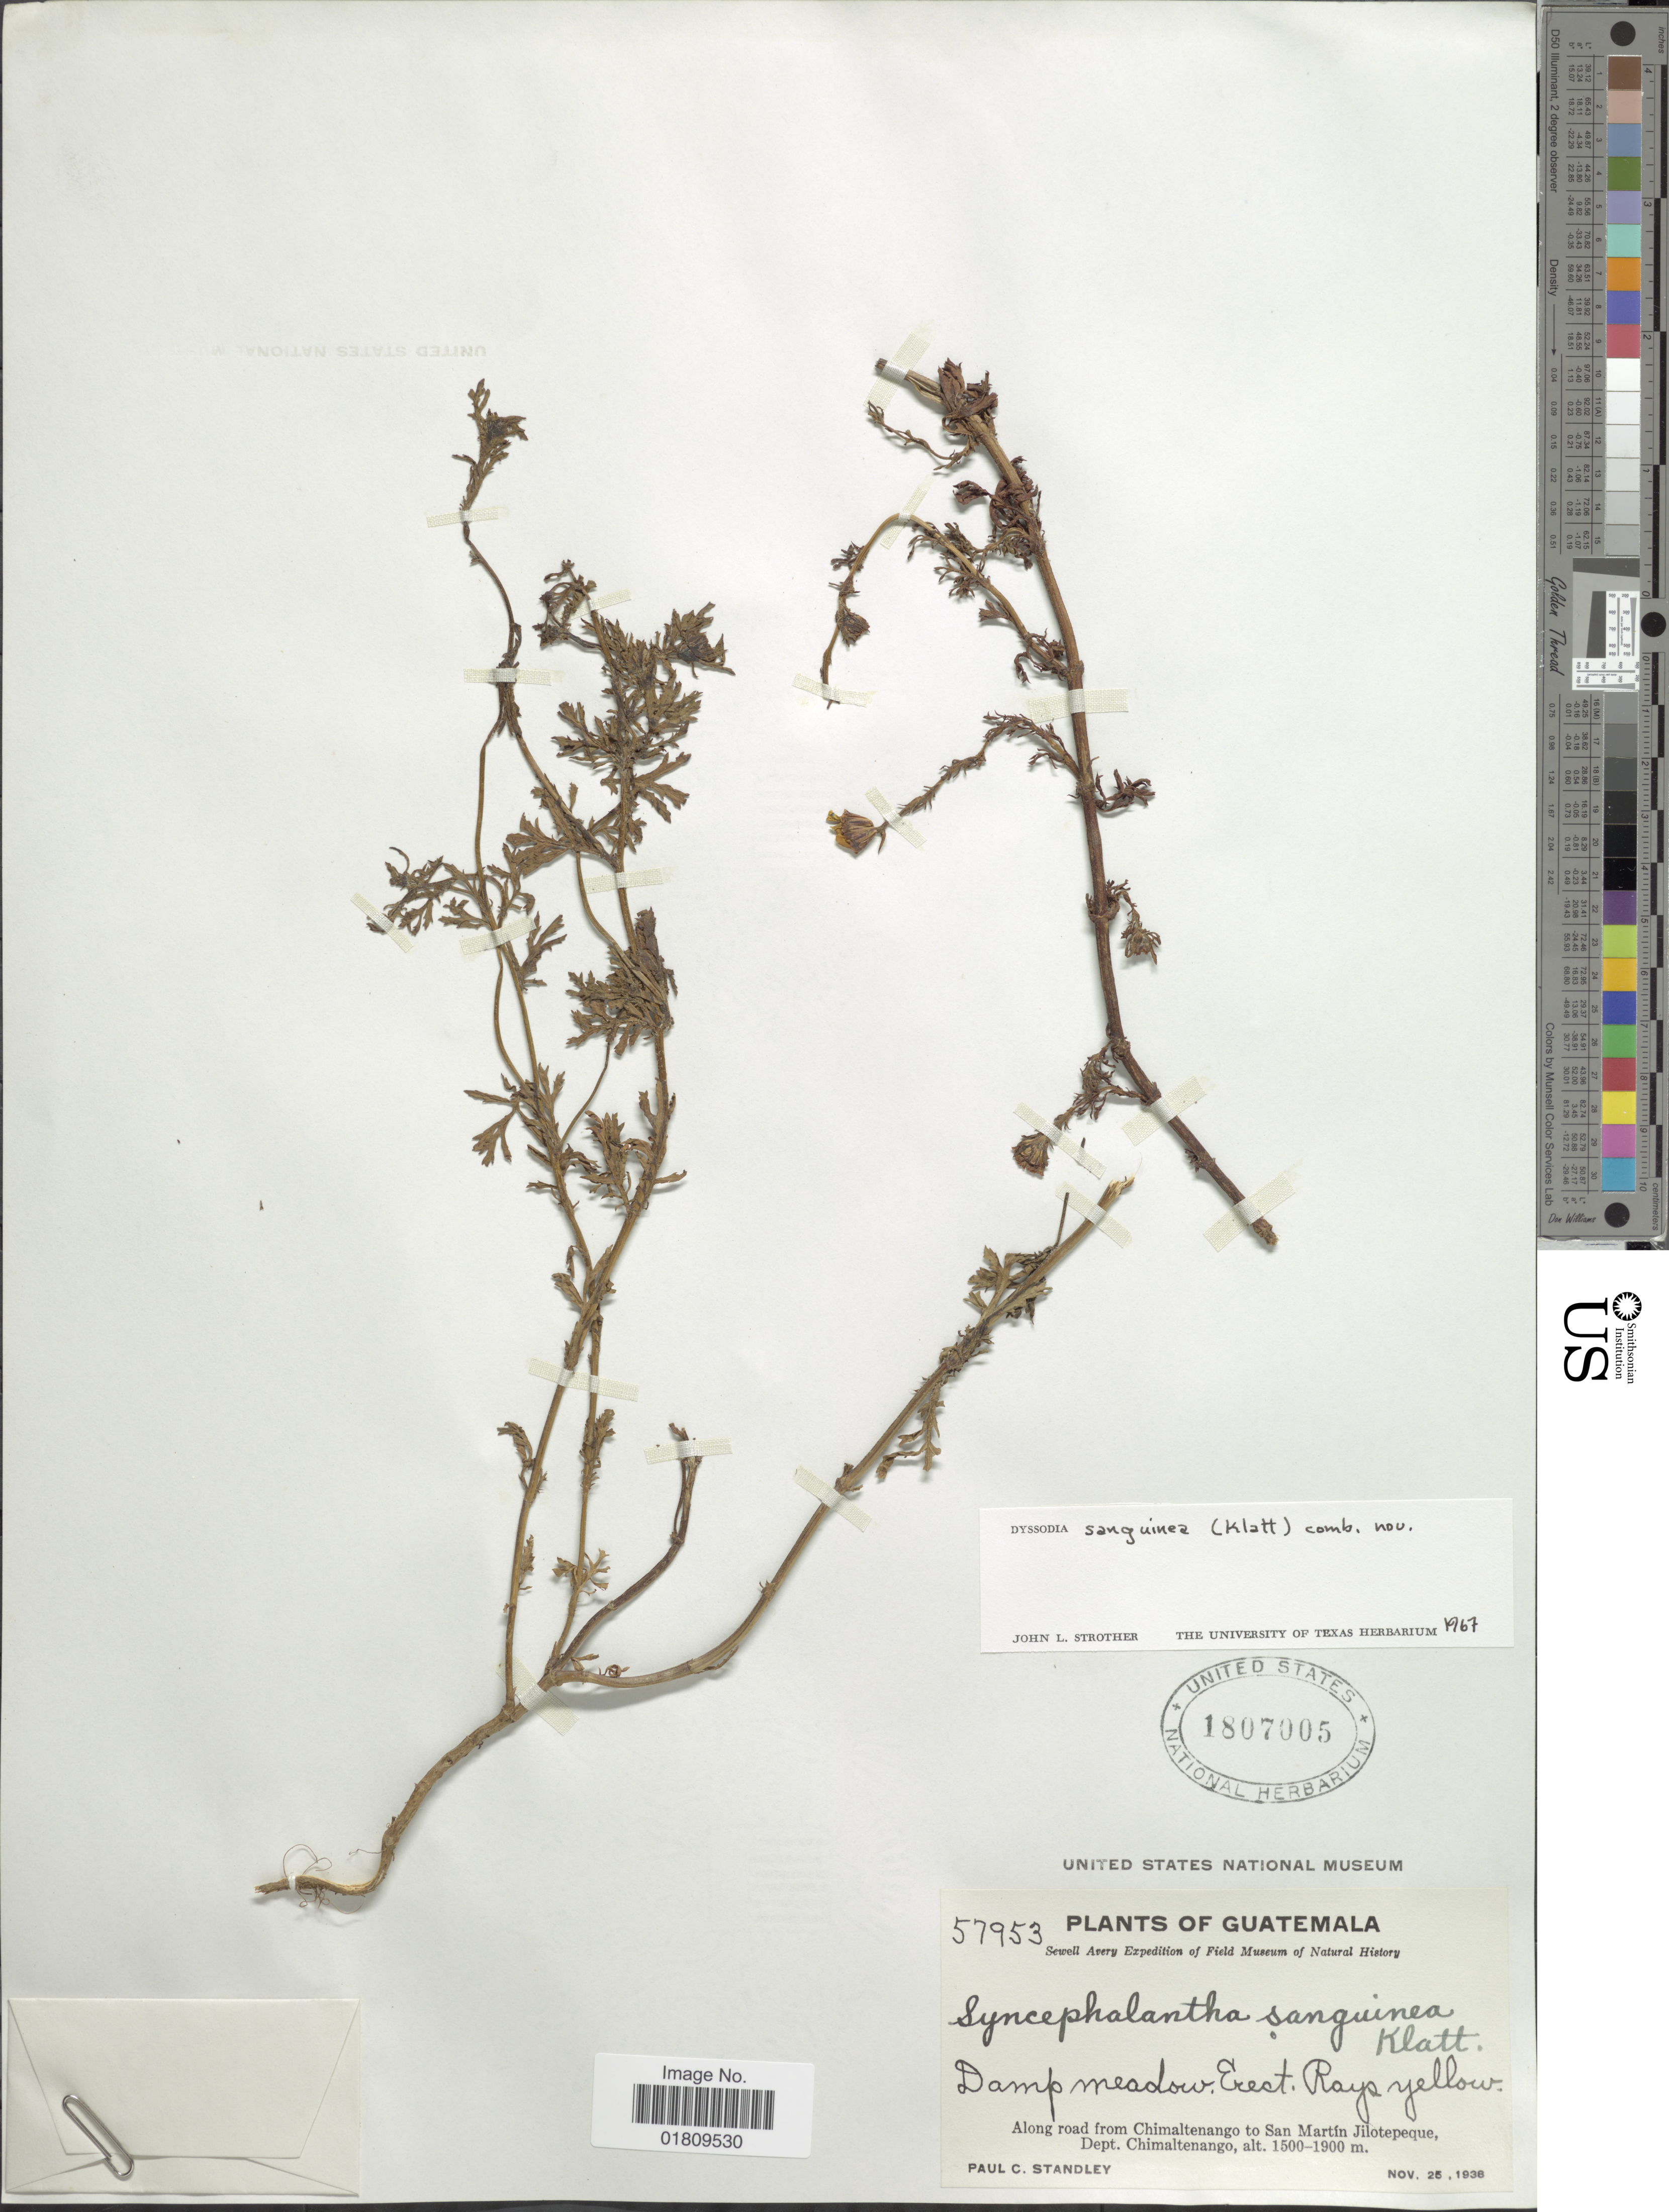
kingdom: Plantae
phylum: Tracheophyta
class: Magnoliopsida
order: Asterales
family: Asteraceae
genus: Dyssodia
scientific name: Dyssodia decipiens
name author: (Bartl.) M.C. Johnst. ex M.C. Johnst. & B.L. Turner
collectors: P. C. Standley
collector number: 27953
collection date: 1938-11-25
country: Guatemala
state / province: Chimaltenango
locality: Damp meadow, along road from Chimatenango to San Martín Jilotepeque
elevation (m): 1500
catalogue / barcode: US 1807005